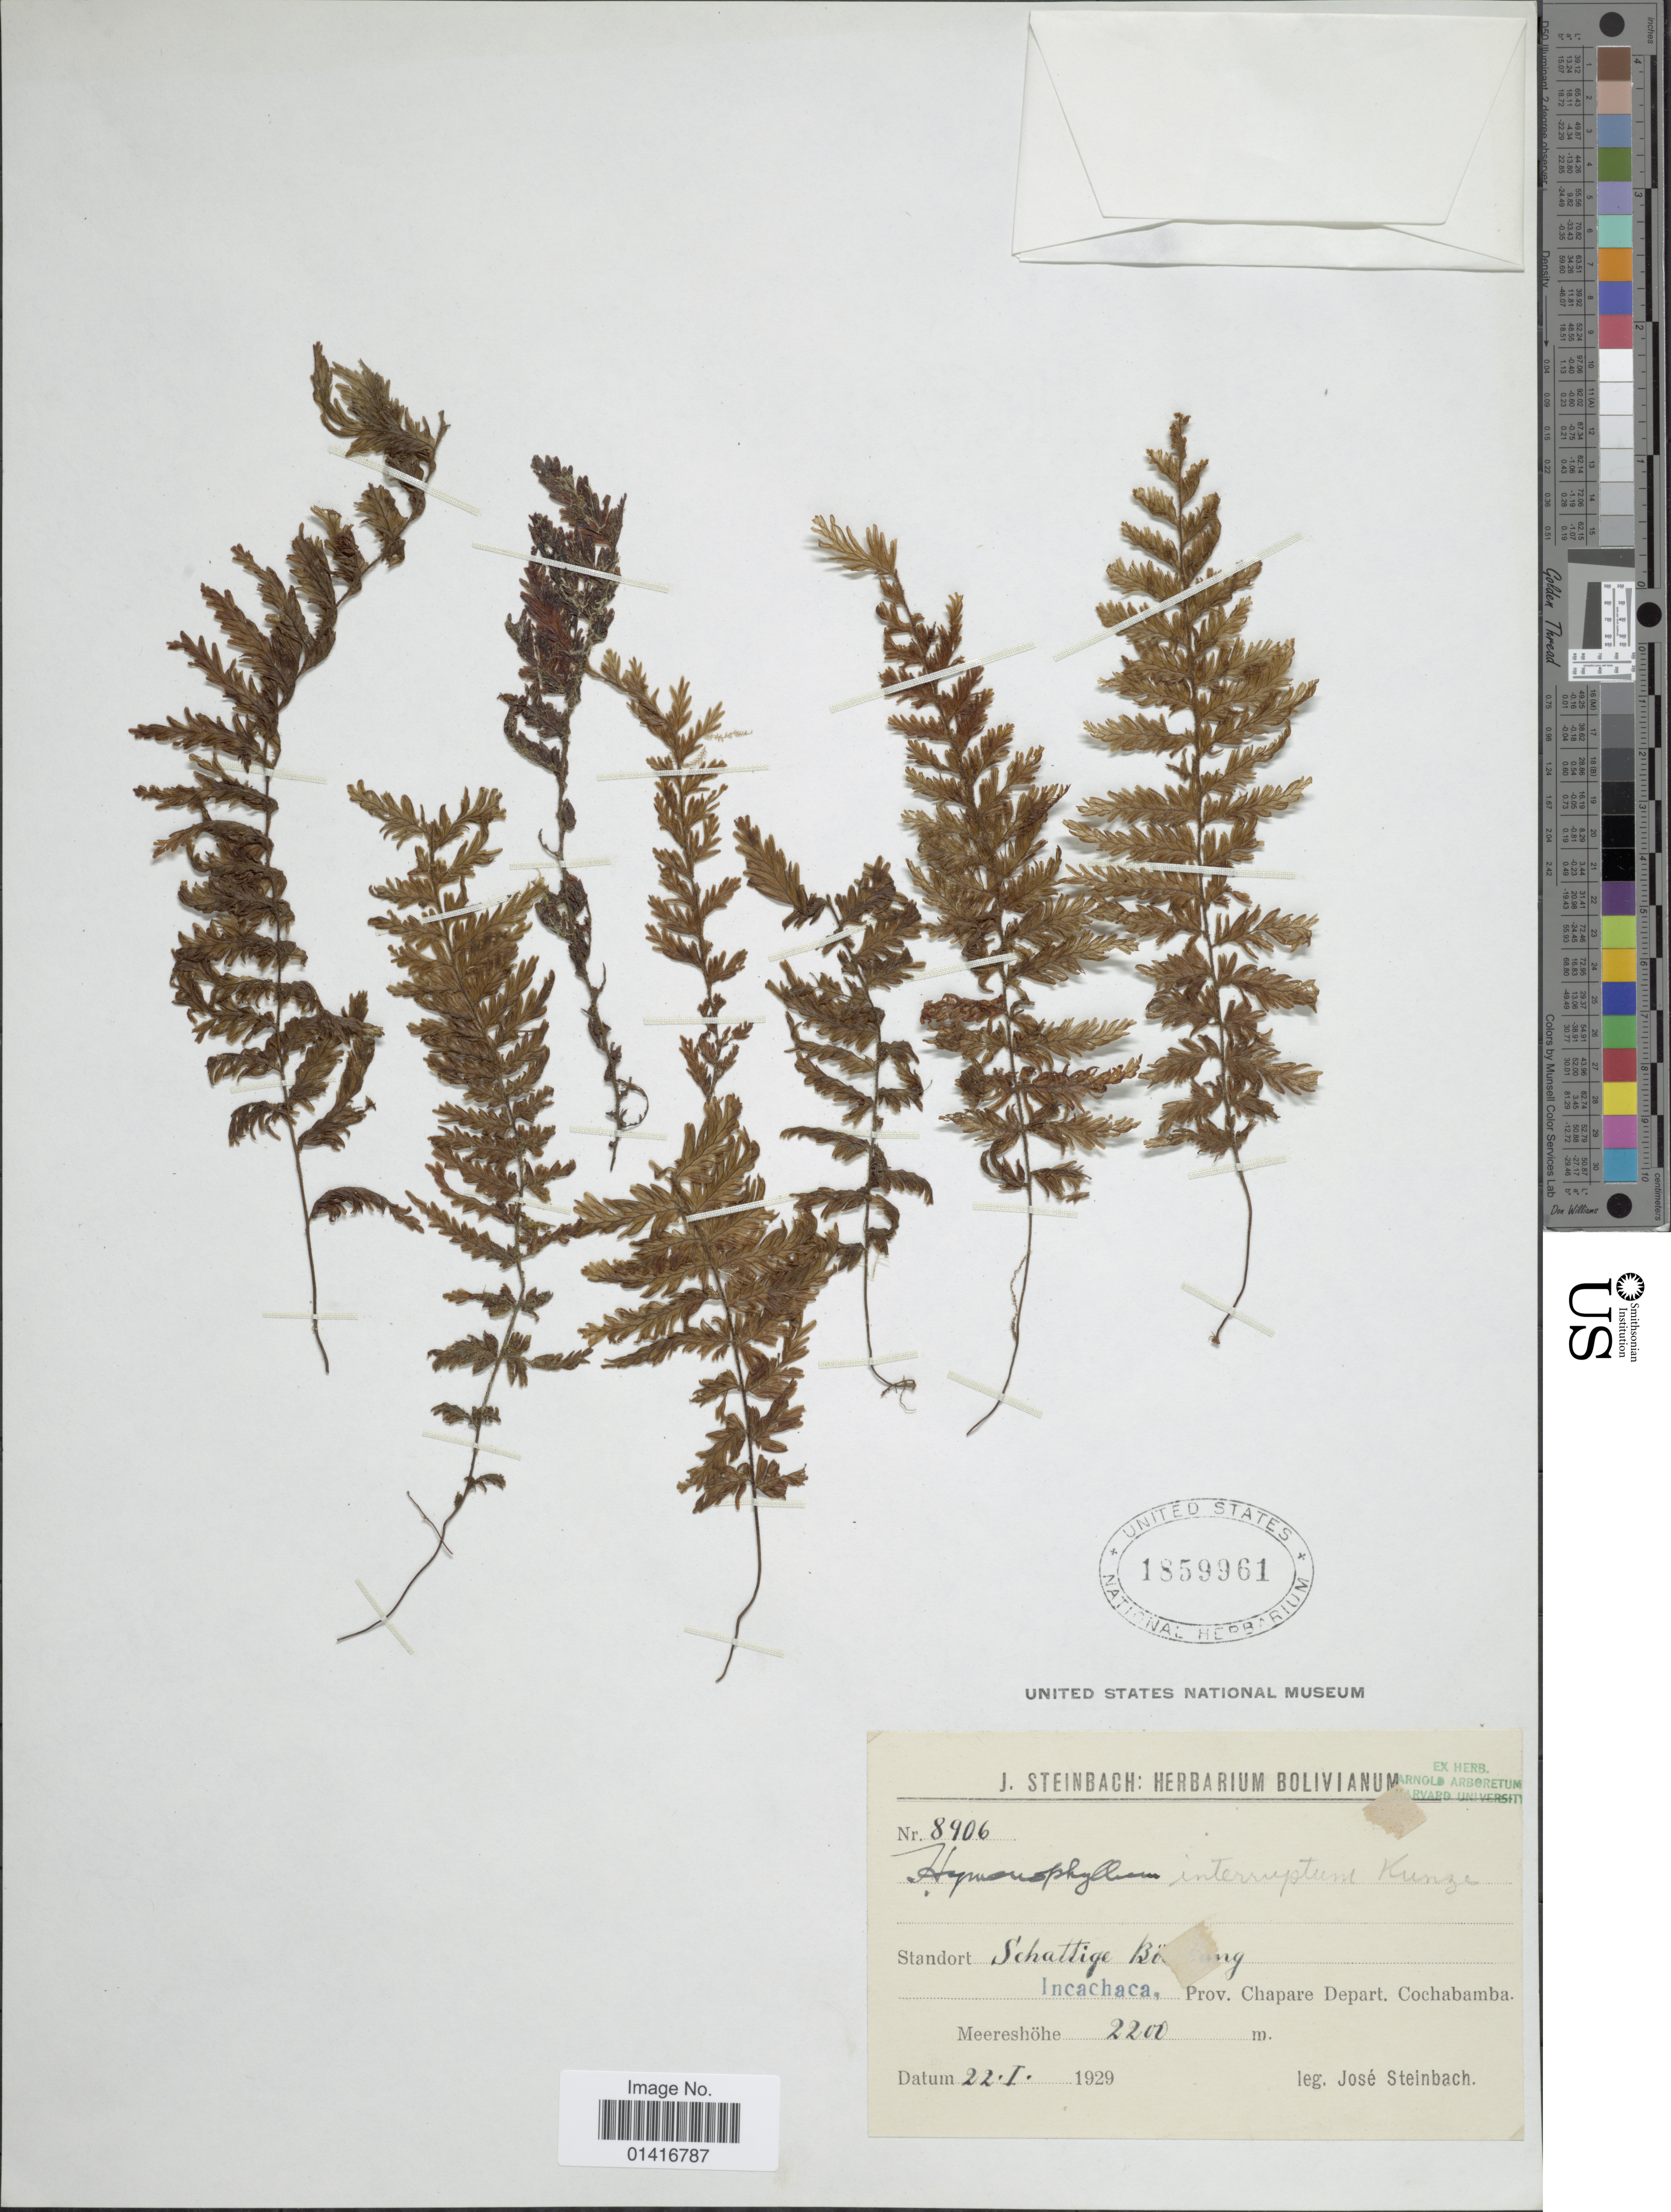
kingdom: Plantae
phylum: Tracheophyta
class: Polypodiopsida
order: Hymenophyllales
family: Hymenophyllaceae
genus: Hymenophyllum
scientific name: Hymenophyllum plumieri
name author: Hook. & Grev.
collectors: J. Steinbach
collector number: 8906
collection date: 1929-01-22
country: Bolivia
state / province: Cochabamba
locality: Incachaca, prov. Chapare Depart. Cochabamba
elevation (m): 2200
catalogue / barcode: US 1859961